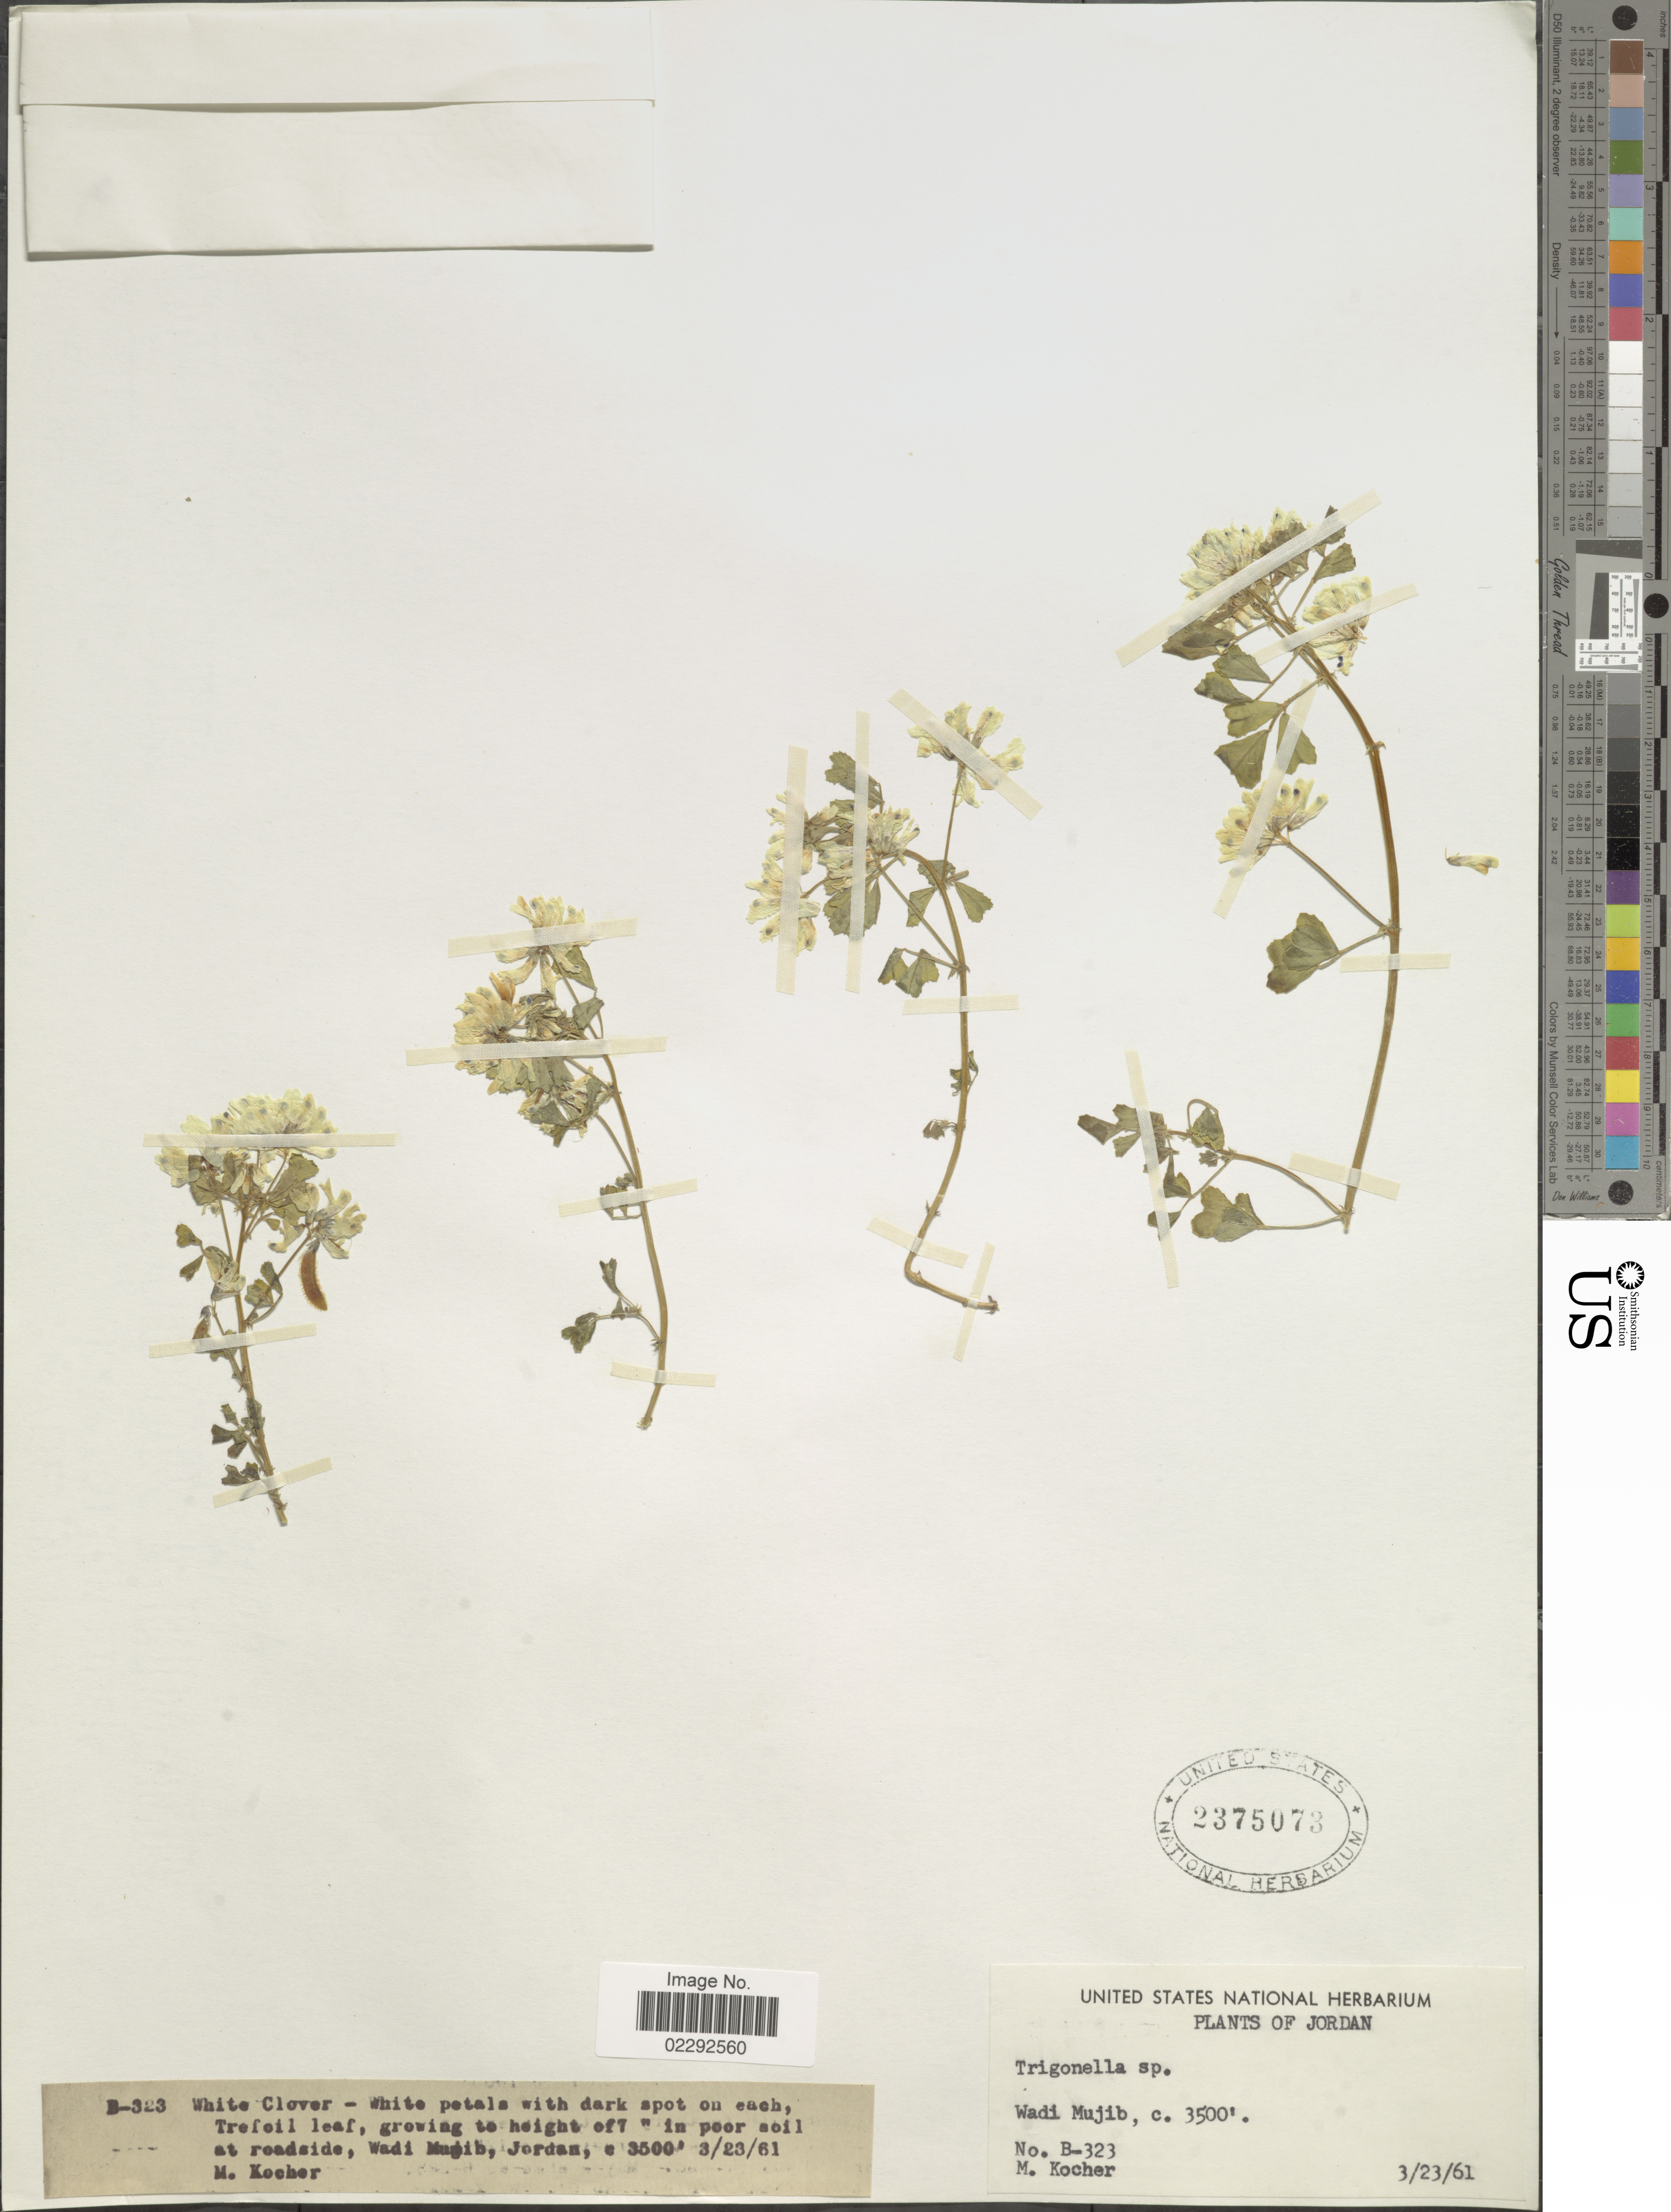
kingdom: Plantae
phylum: Tracheophyta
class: Magnoliopsida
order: Fabales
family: Fabaceae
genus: Trigonella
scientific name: Trigonella sp.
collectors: M. Kocher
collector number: B-323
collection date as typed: Transcribed d/m/y: 23/3/61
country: Jordan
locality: Wadi Mujib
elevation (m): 1067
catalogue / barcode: US 2375073